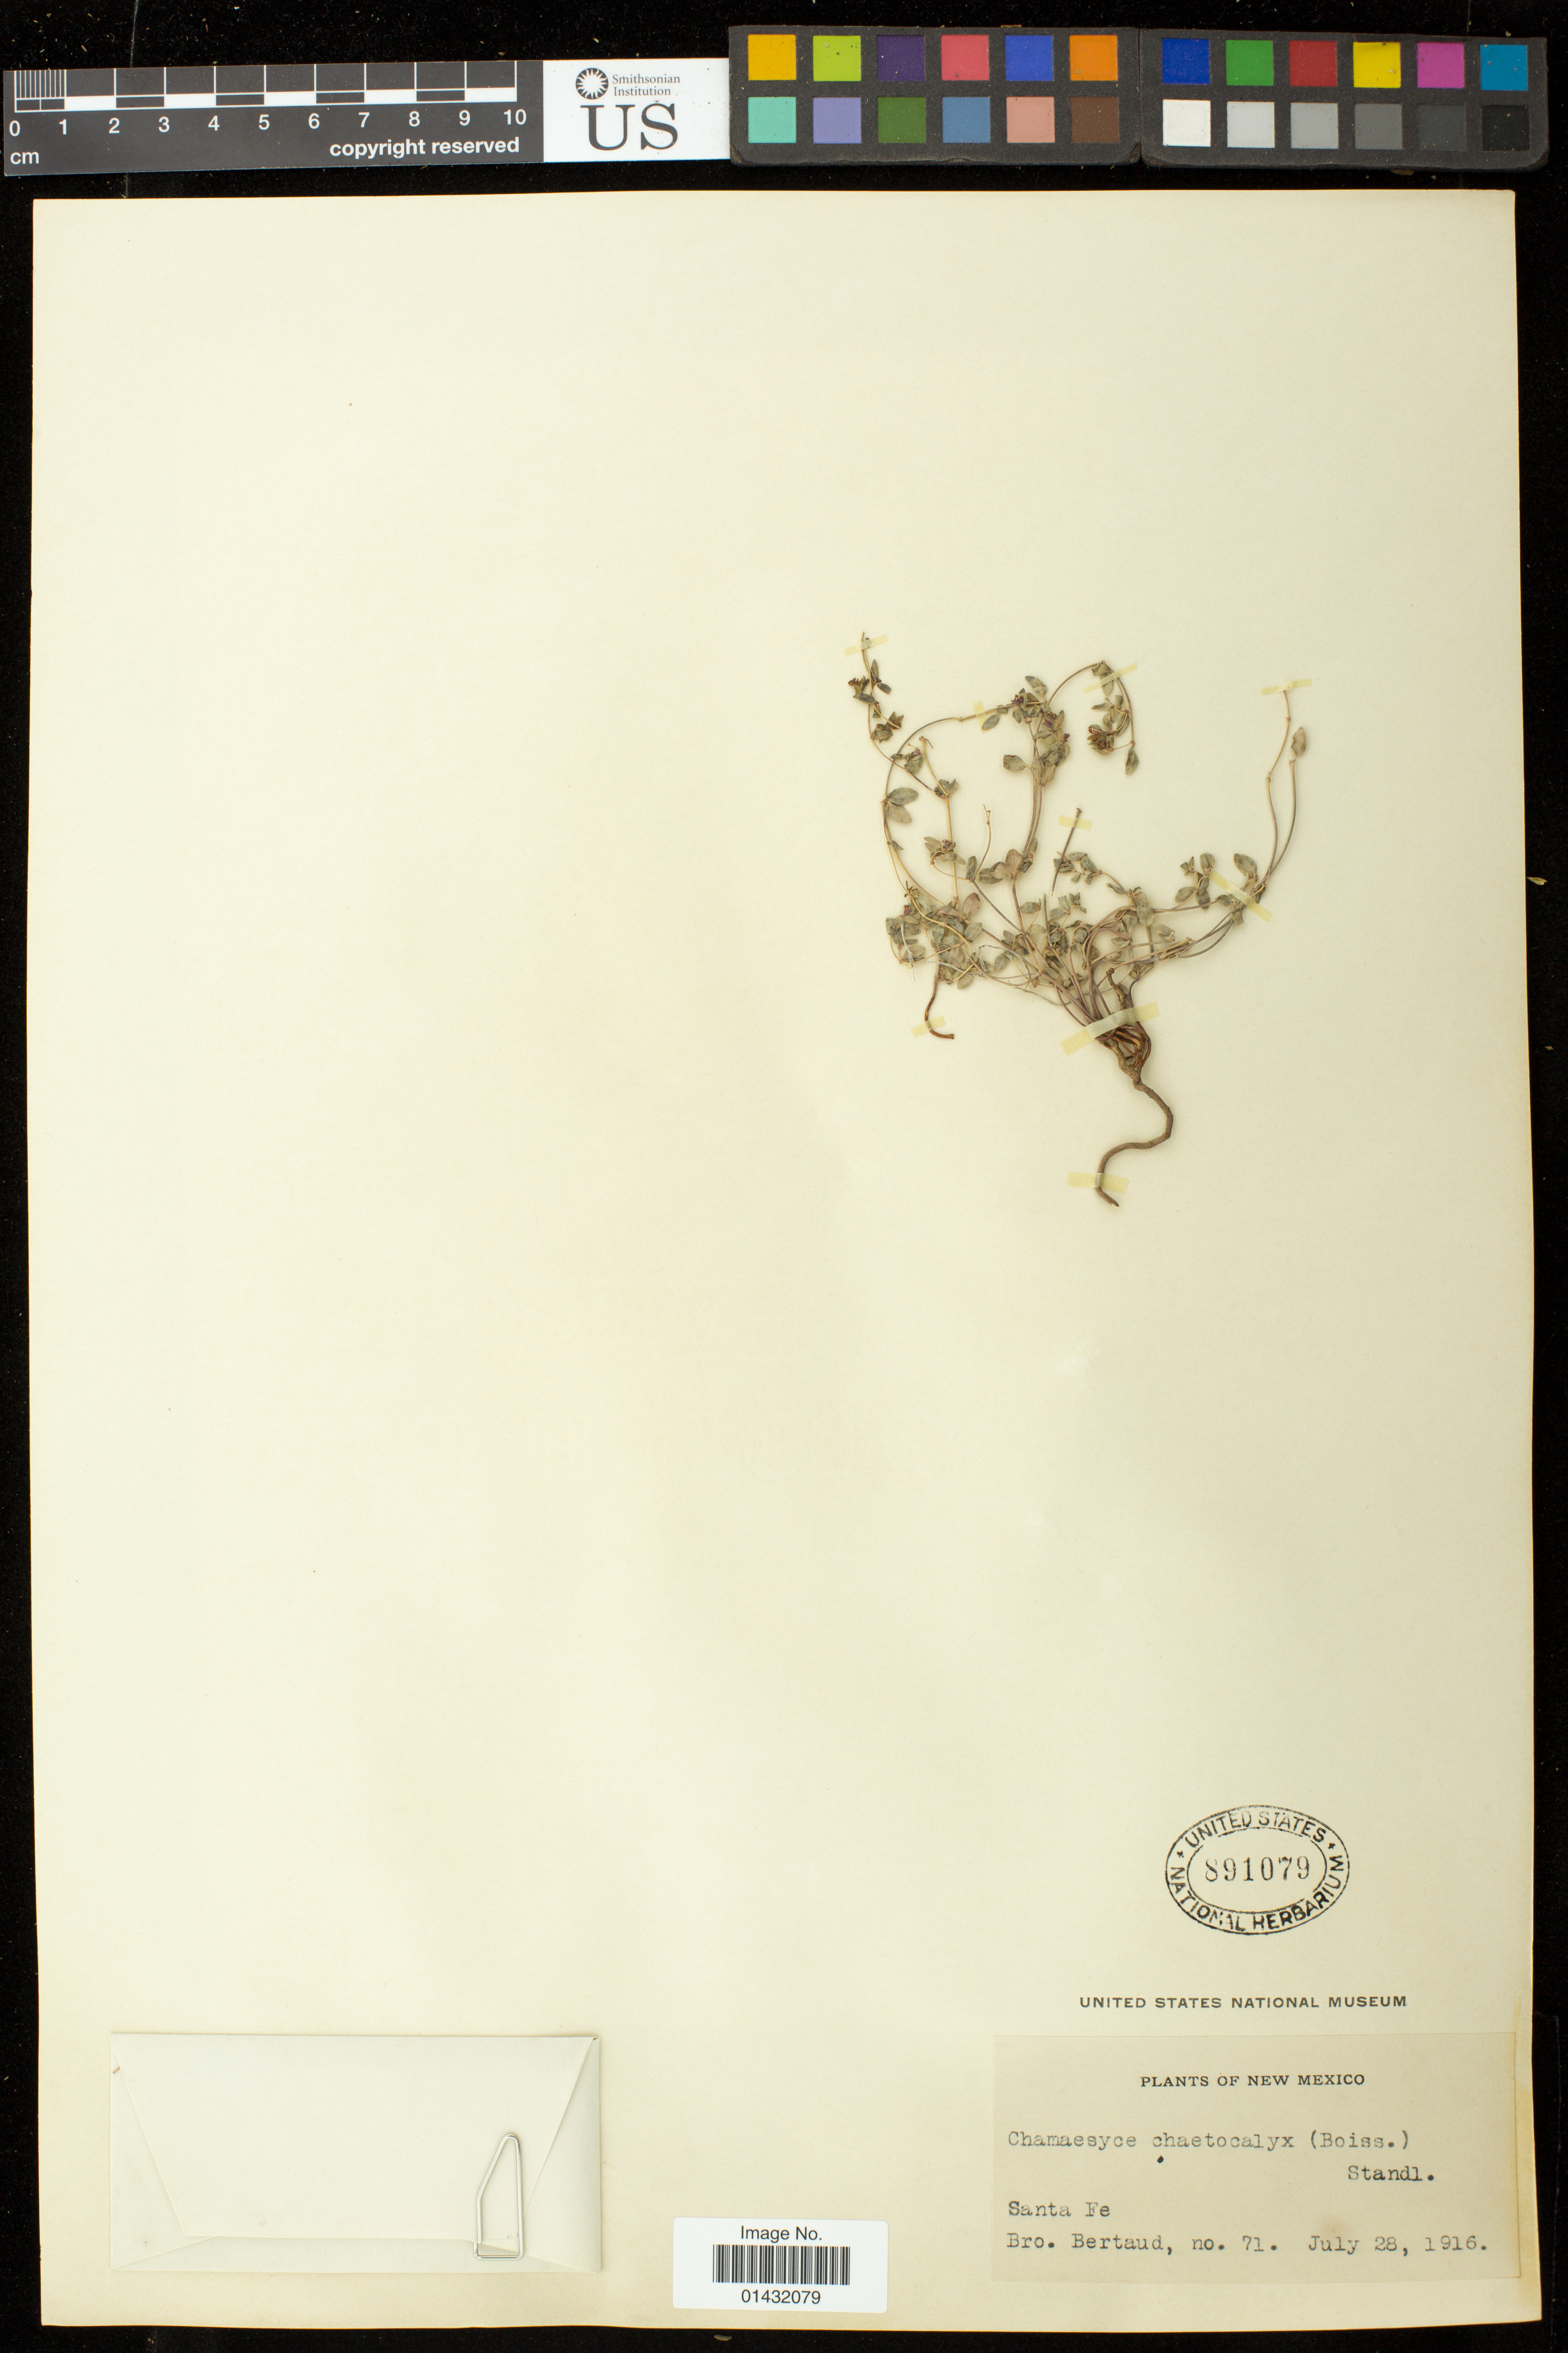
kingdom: Plantae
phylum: Tracheophyta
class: Magnoliopsida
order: Malpighiales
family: Euphorbiaceae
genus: Euphorbia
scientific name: Euphorbia chaetocalyx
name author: Tidestr.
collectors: Bro. Bertaud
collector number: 71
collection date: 1916-07-28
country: United States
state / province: New Mexico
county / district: Santa Fe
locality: Santa Fe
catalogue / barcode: US 891079